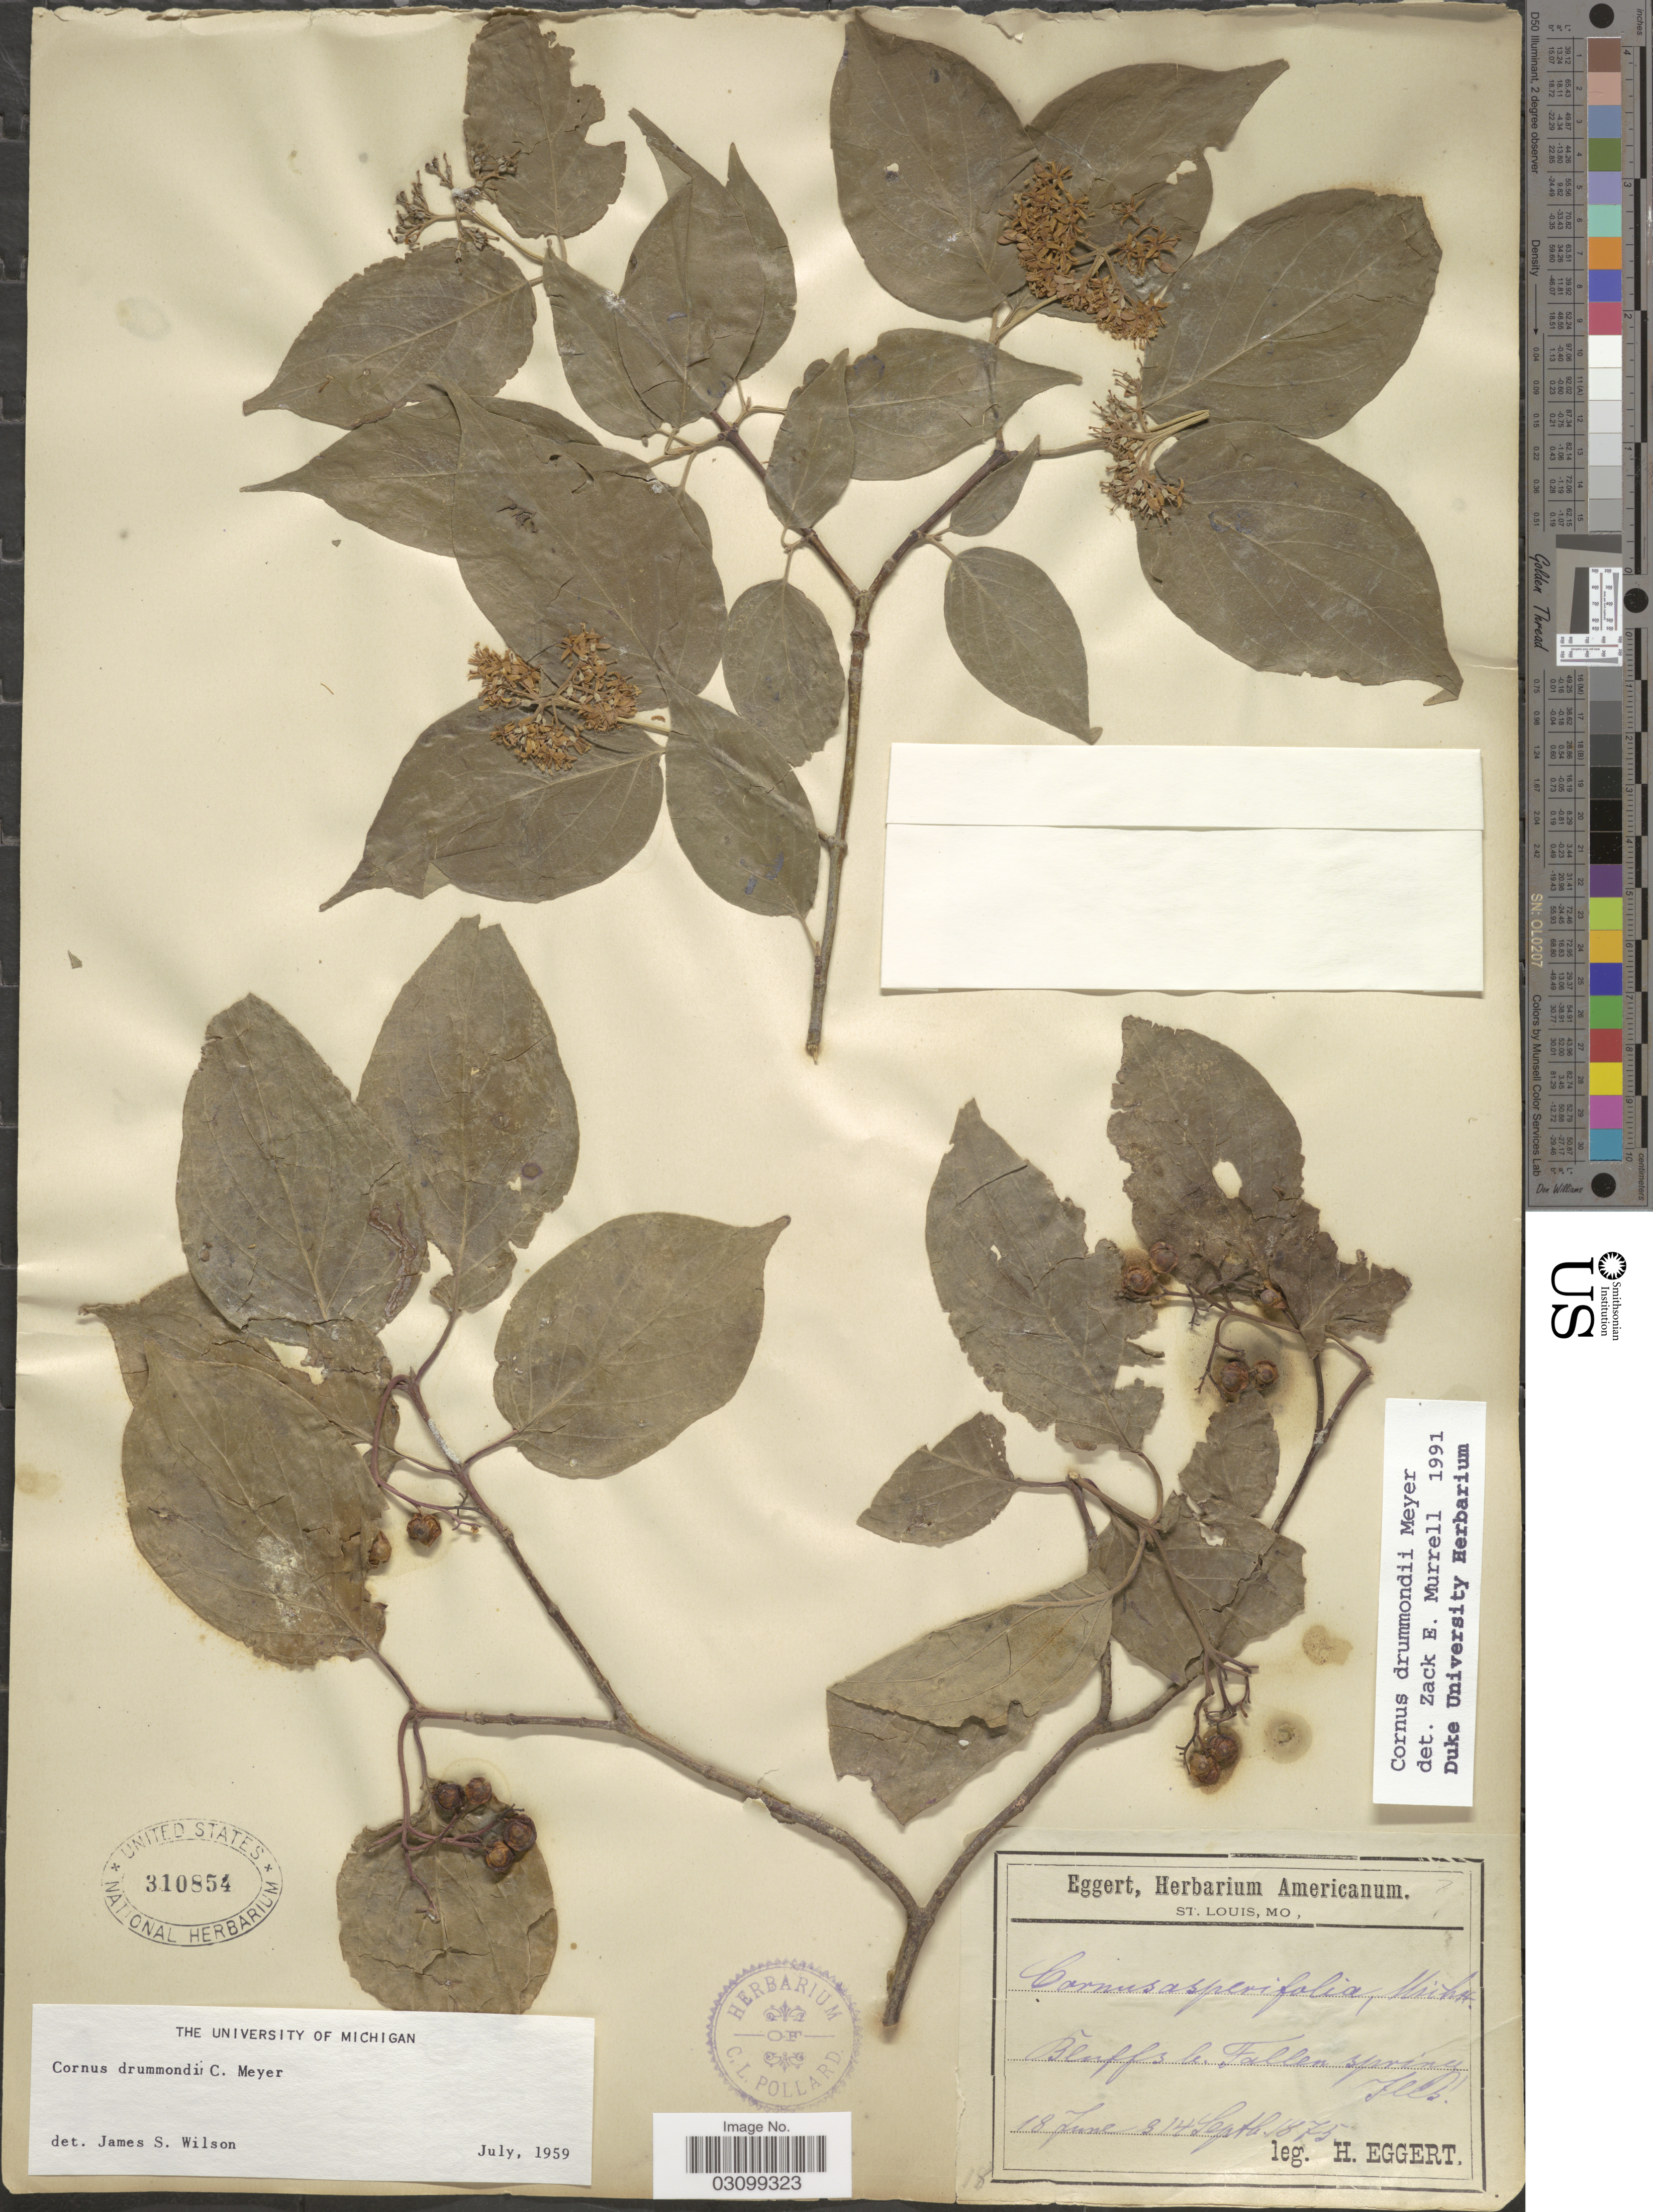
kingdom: Plantae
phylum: Tracheophyta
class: Magnoliopsida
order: Cornales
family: Cornaceae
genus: Cornus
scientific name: Cornus drummondii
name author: C.A. Mey.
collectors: H. Eggert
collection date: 1875-06-18/1875-09-14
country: United States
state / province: Illinois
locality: Bluffs Co. Fallen spring Ills.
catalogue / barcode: US 310854